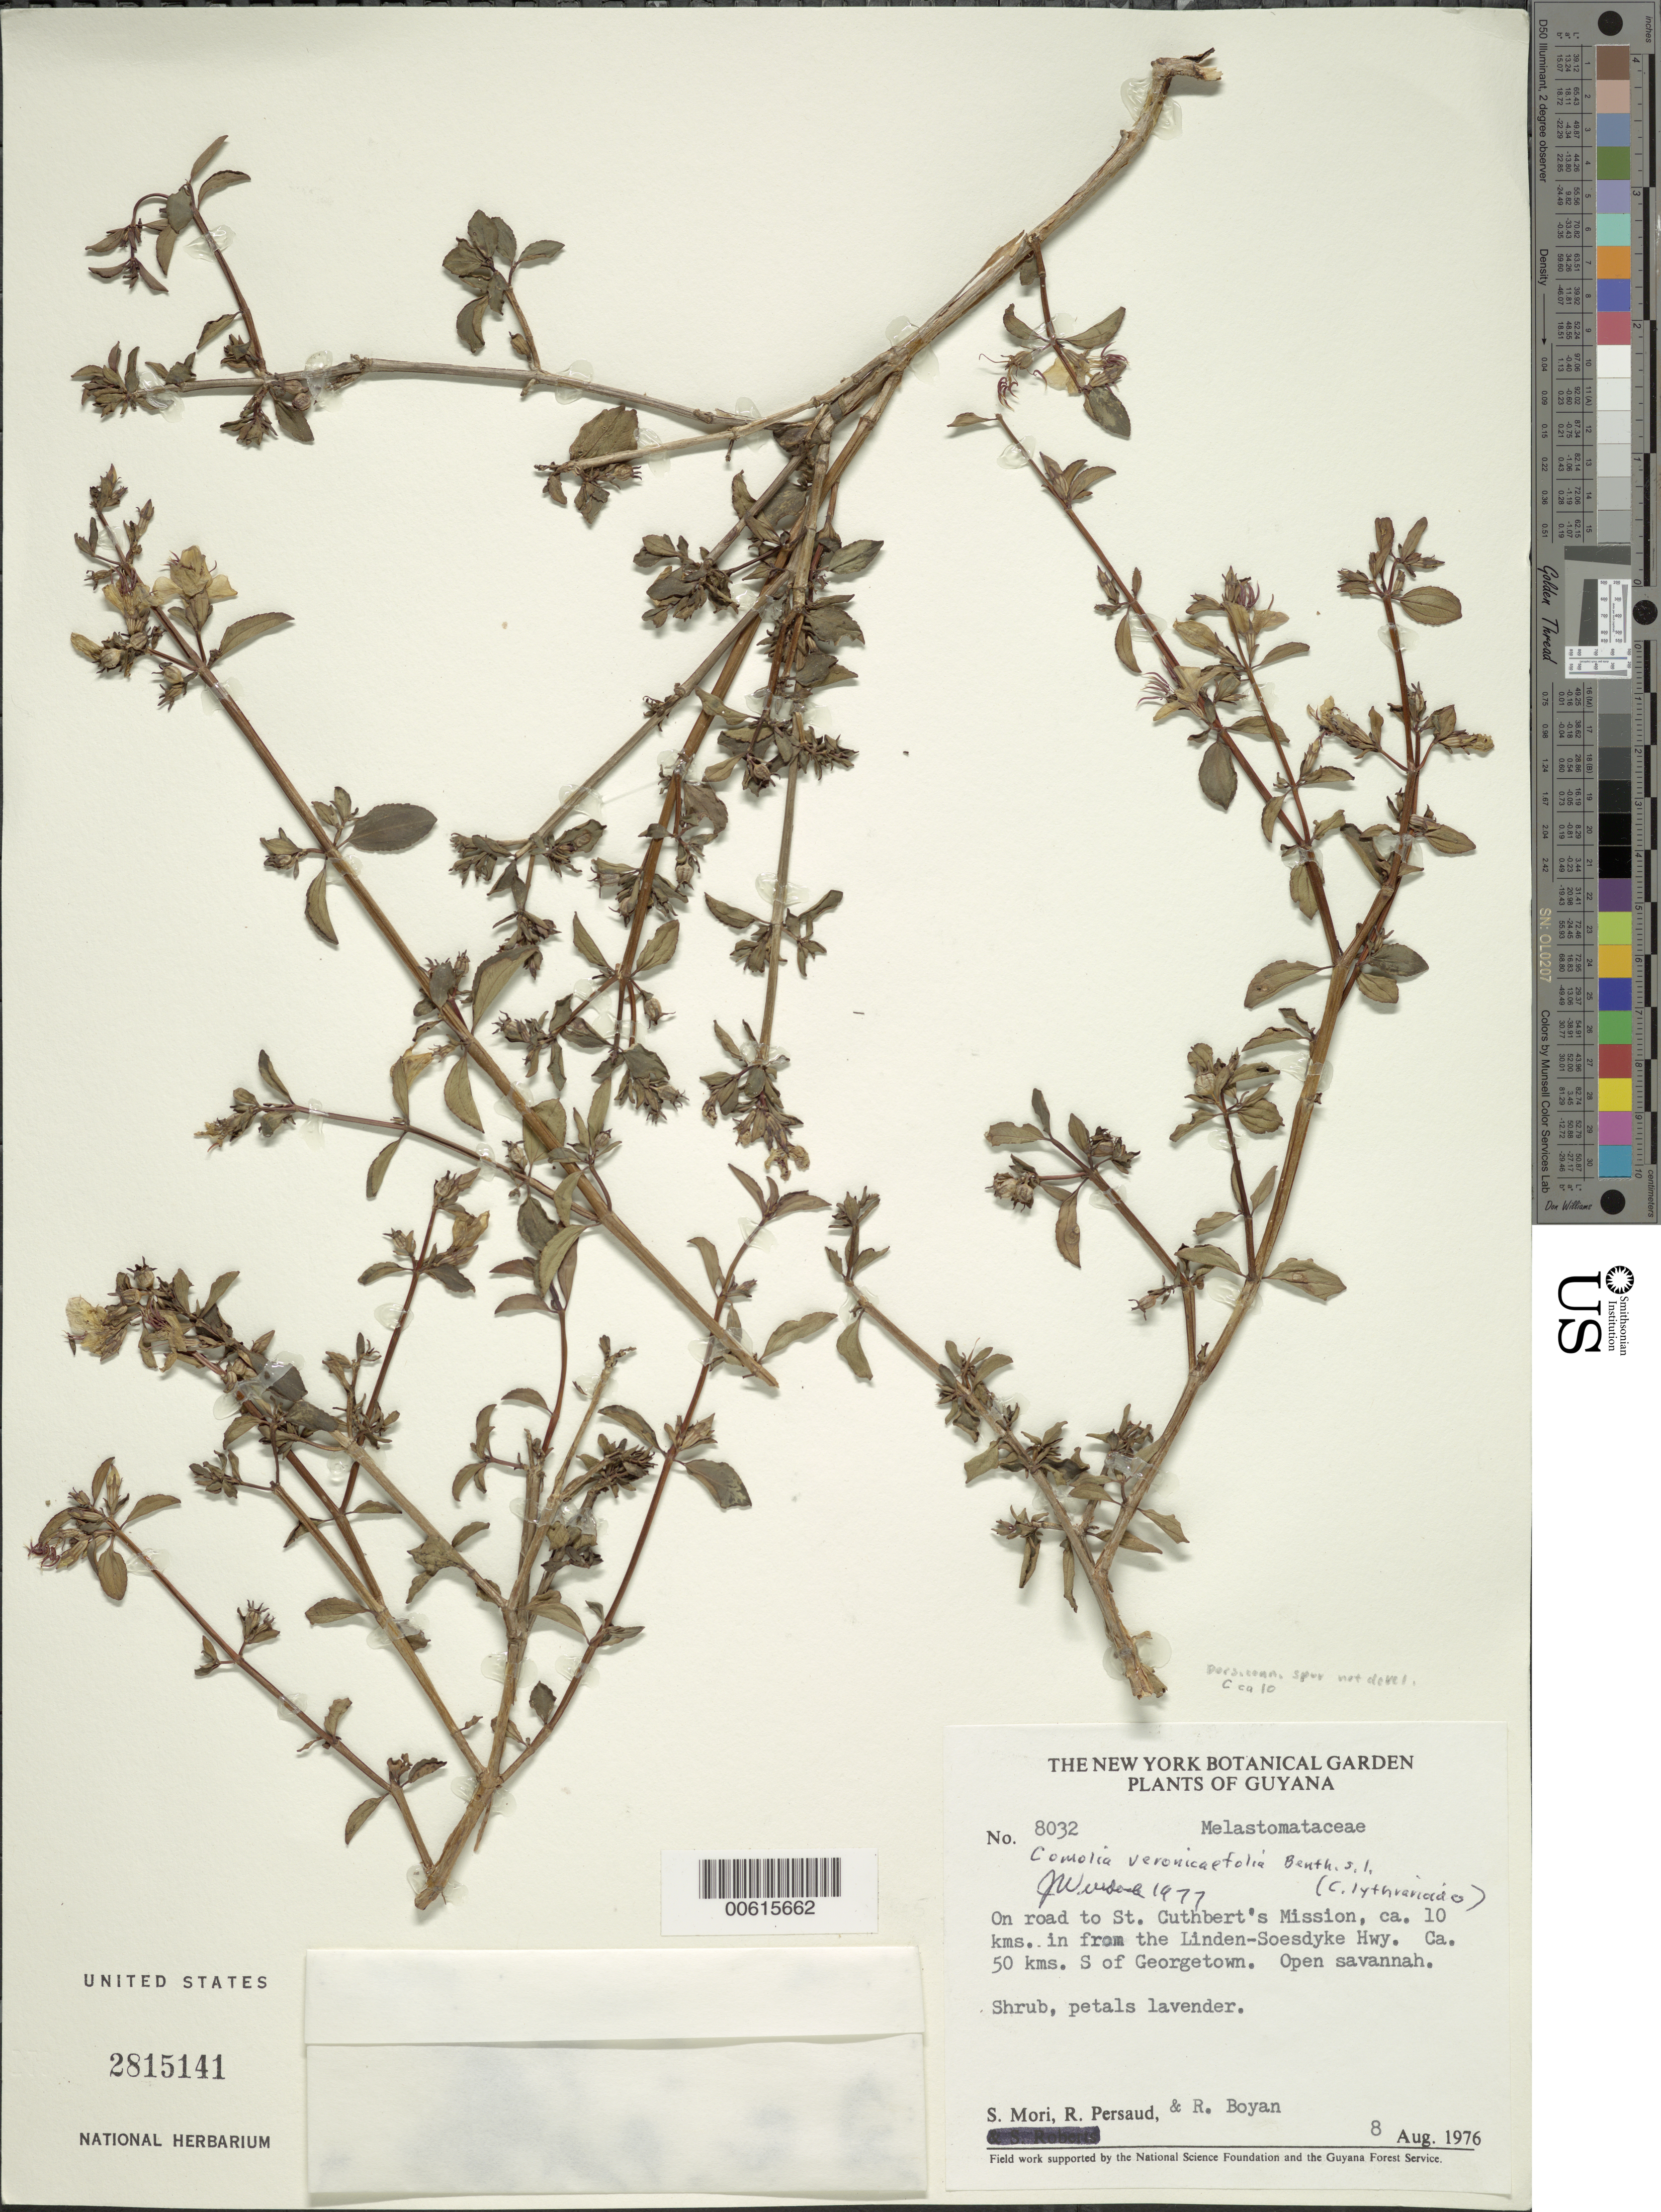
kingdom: Plantae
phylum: Tracheophyta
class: Magnoliopsida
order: Myrtales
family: Melastomataceae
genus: Comolia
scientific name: Comolia lythrarioides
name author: (Steud.) Naudin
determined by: Nunes da Silva, Diego, (RB), Jardim Botanico do Rio de Janeiro - Herbario (BRAZIL)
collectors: S. Mori, R. Persaud & R. Boyan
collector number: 8032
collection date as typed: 8-Aug-76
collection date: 1976-08-08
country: Guyana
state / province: Mahaica-Berbice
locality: St. Cuthbert's Savannah, ca 10 km in from Linden-Soesdyke Hwy., ca. 50 km S of Georgetown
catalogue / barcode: US 2815141